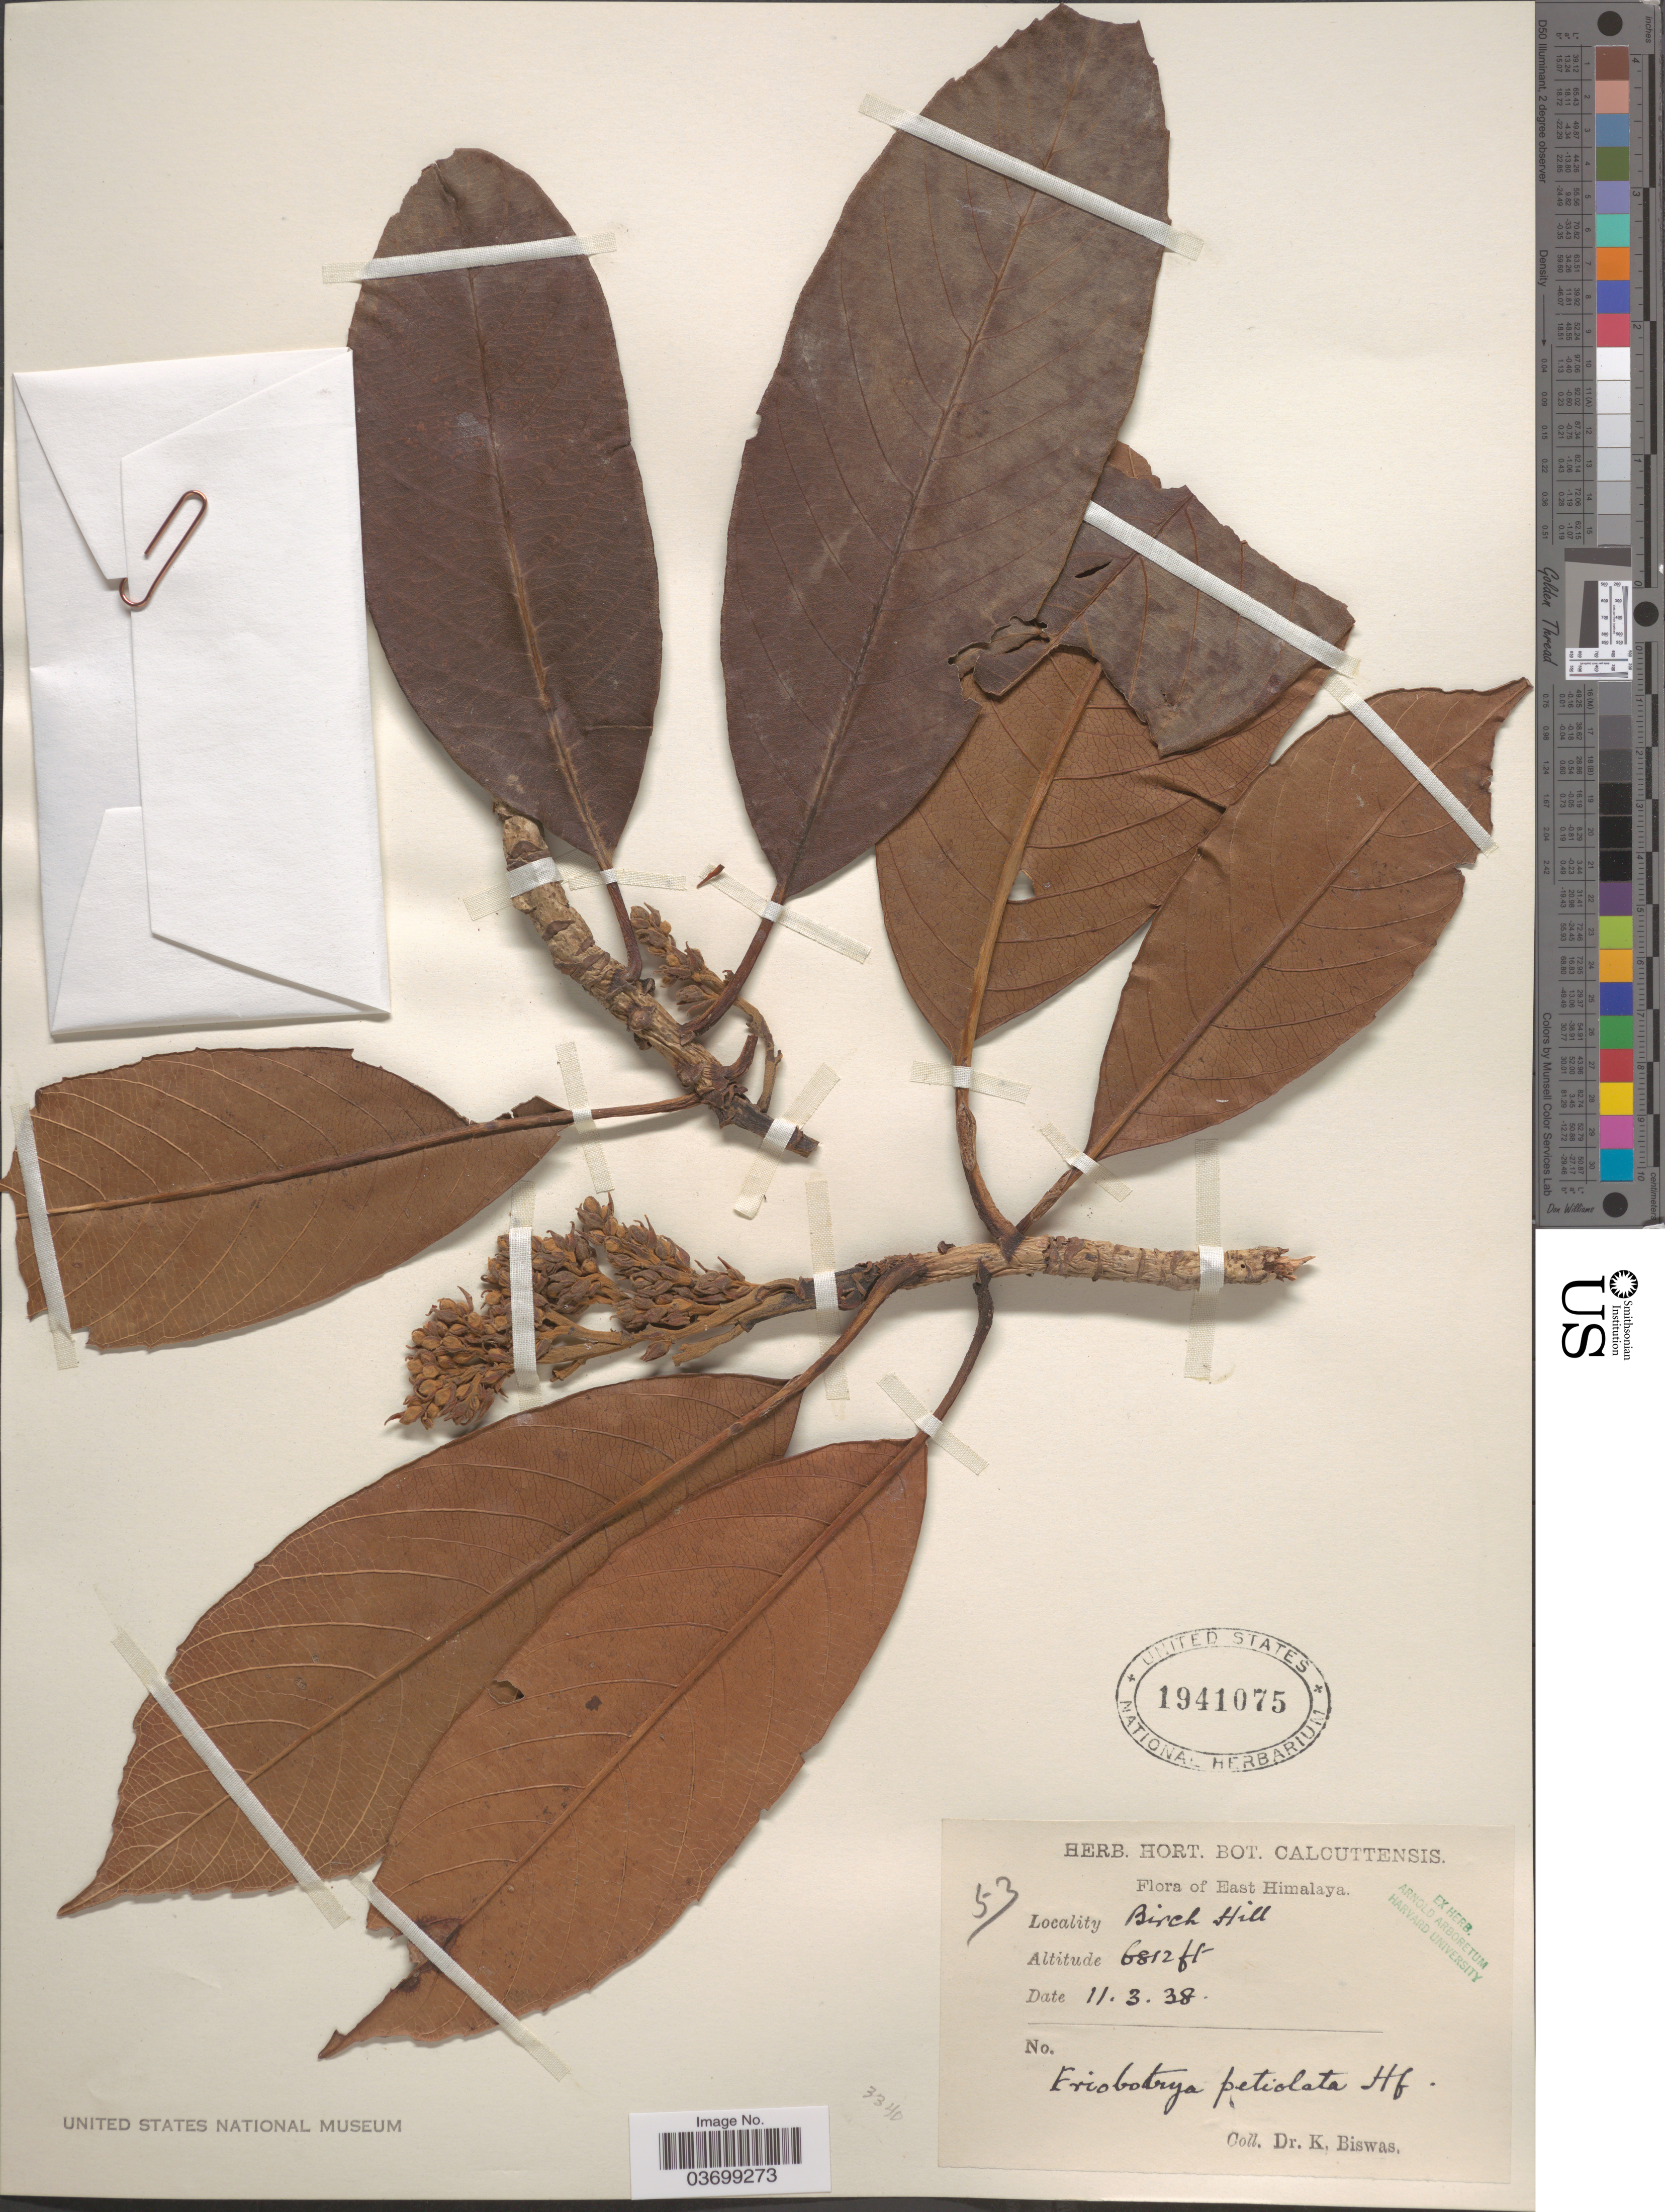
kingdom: Plantae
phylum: Tracheophyta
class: Magnoliopsida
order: Rosales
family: Rosaceae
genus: Rhaphiolepis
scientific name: Rhaphiolepis petiolata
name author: (Hook. f.) B.B. Liu & J. Wen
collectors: K. Biswas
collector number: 53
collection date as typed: Transcribed d/m/y: 11/3/38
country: India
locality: East Himalaya. Birch Hill.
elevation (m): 2076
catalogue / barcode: US 1941075